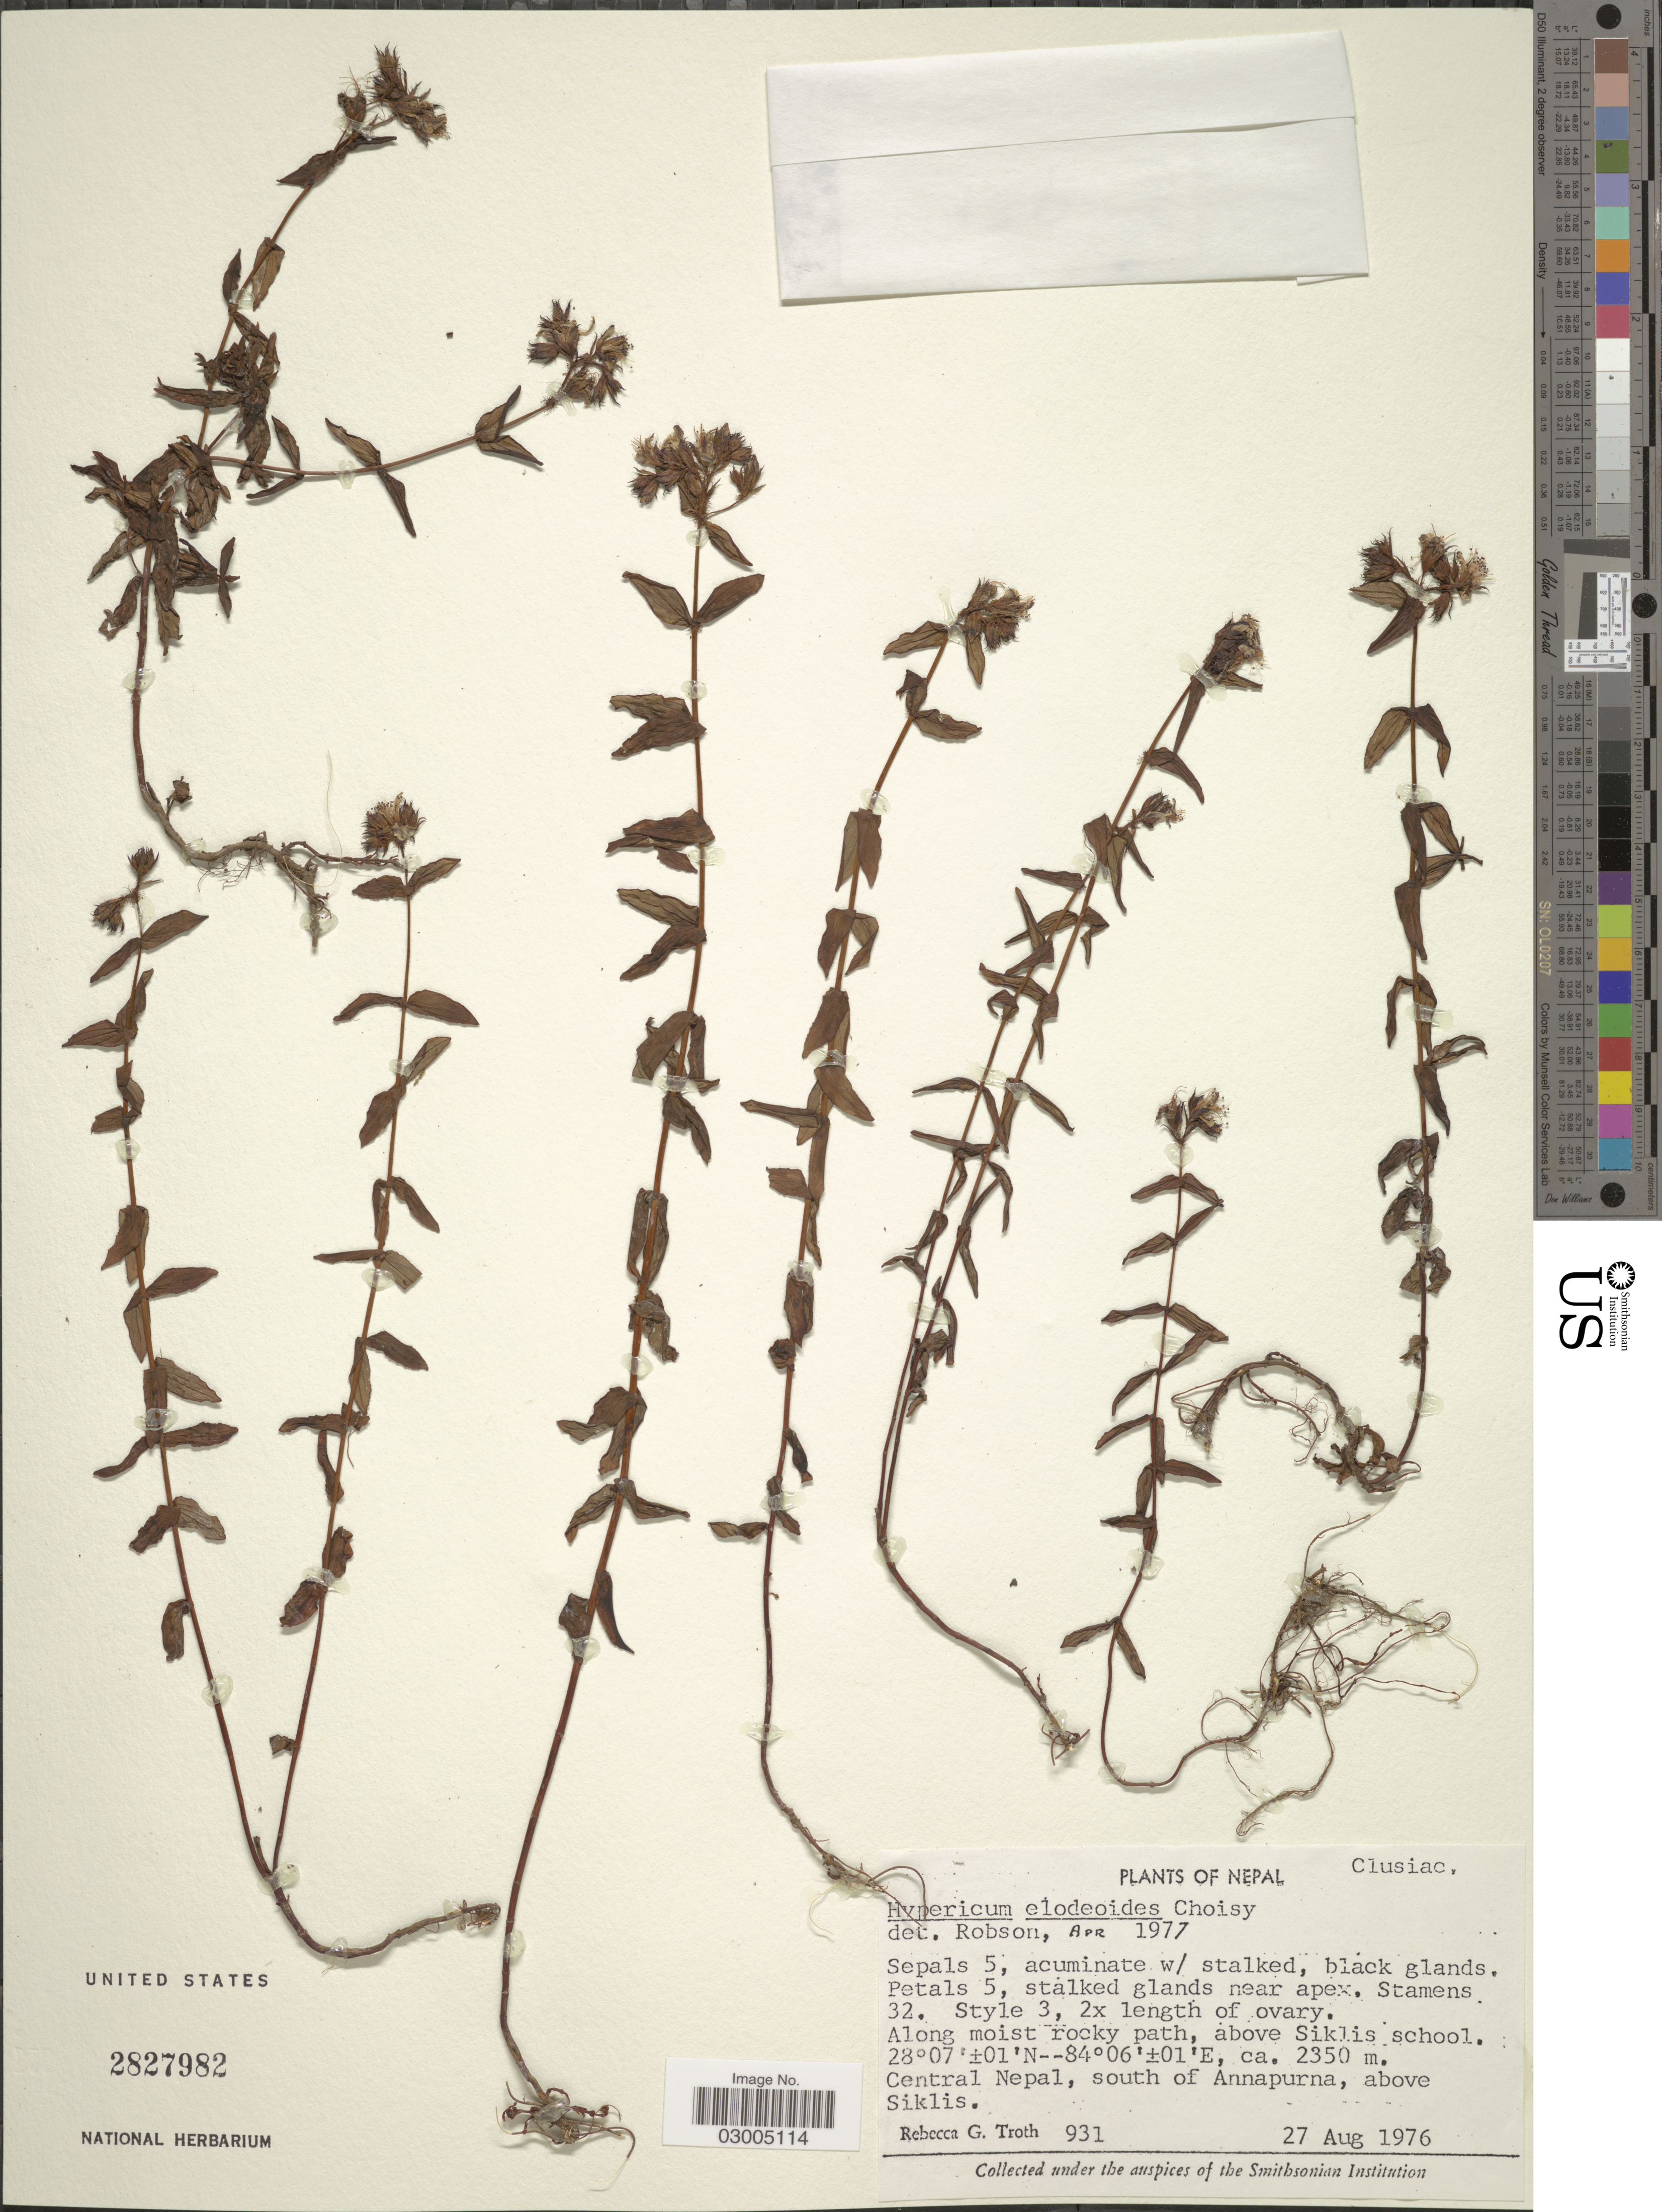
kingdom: Plantae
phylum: Tracheophyta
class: Magnoliopsida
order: Malpighiales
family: Hypericaceae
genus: Hypericum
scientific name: Hypericum elodeoides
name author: Choisy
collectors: R. Troth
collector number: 931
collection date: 1976-08-27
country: Nepal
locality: Along moist rocky path, above Siklis school. Central Nepal, south of Annapurna, above Siklis.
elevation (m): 2350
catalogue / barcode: US 2827982